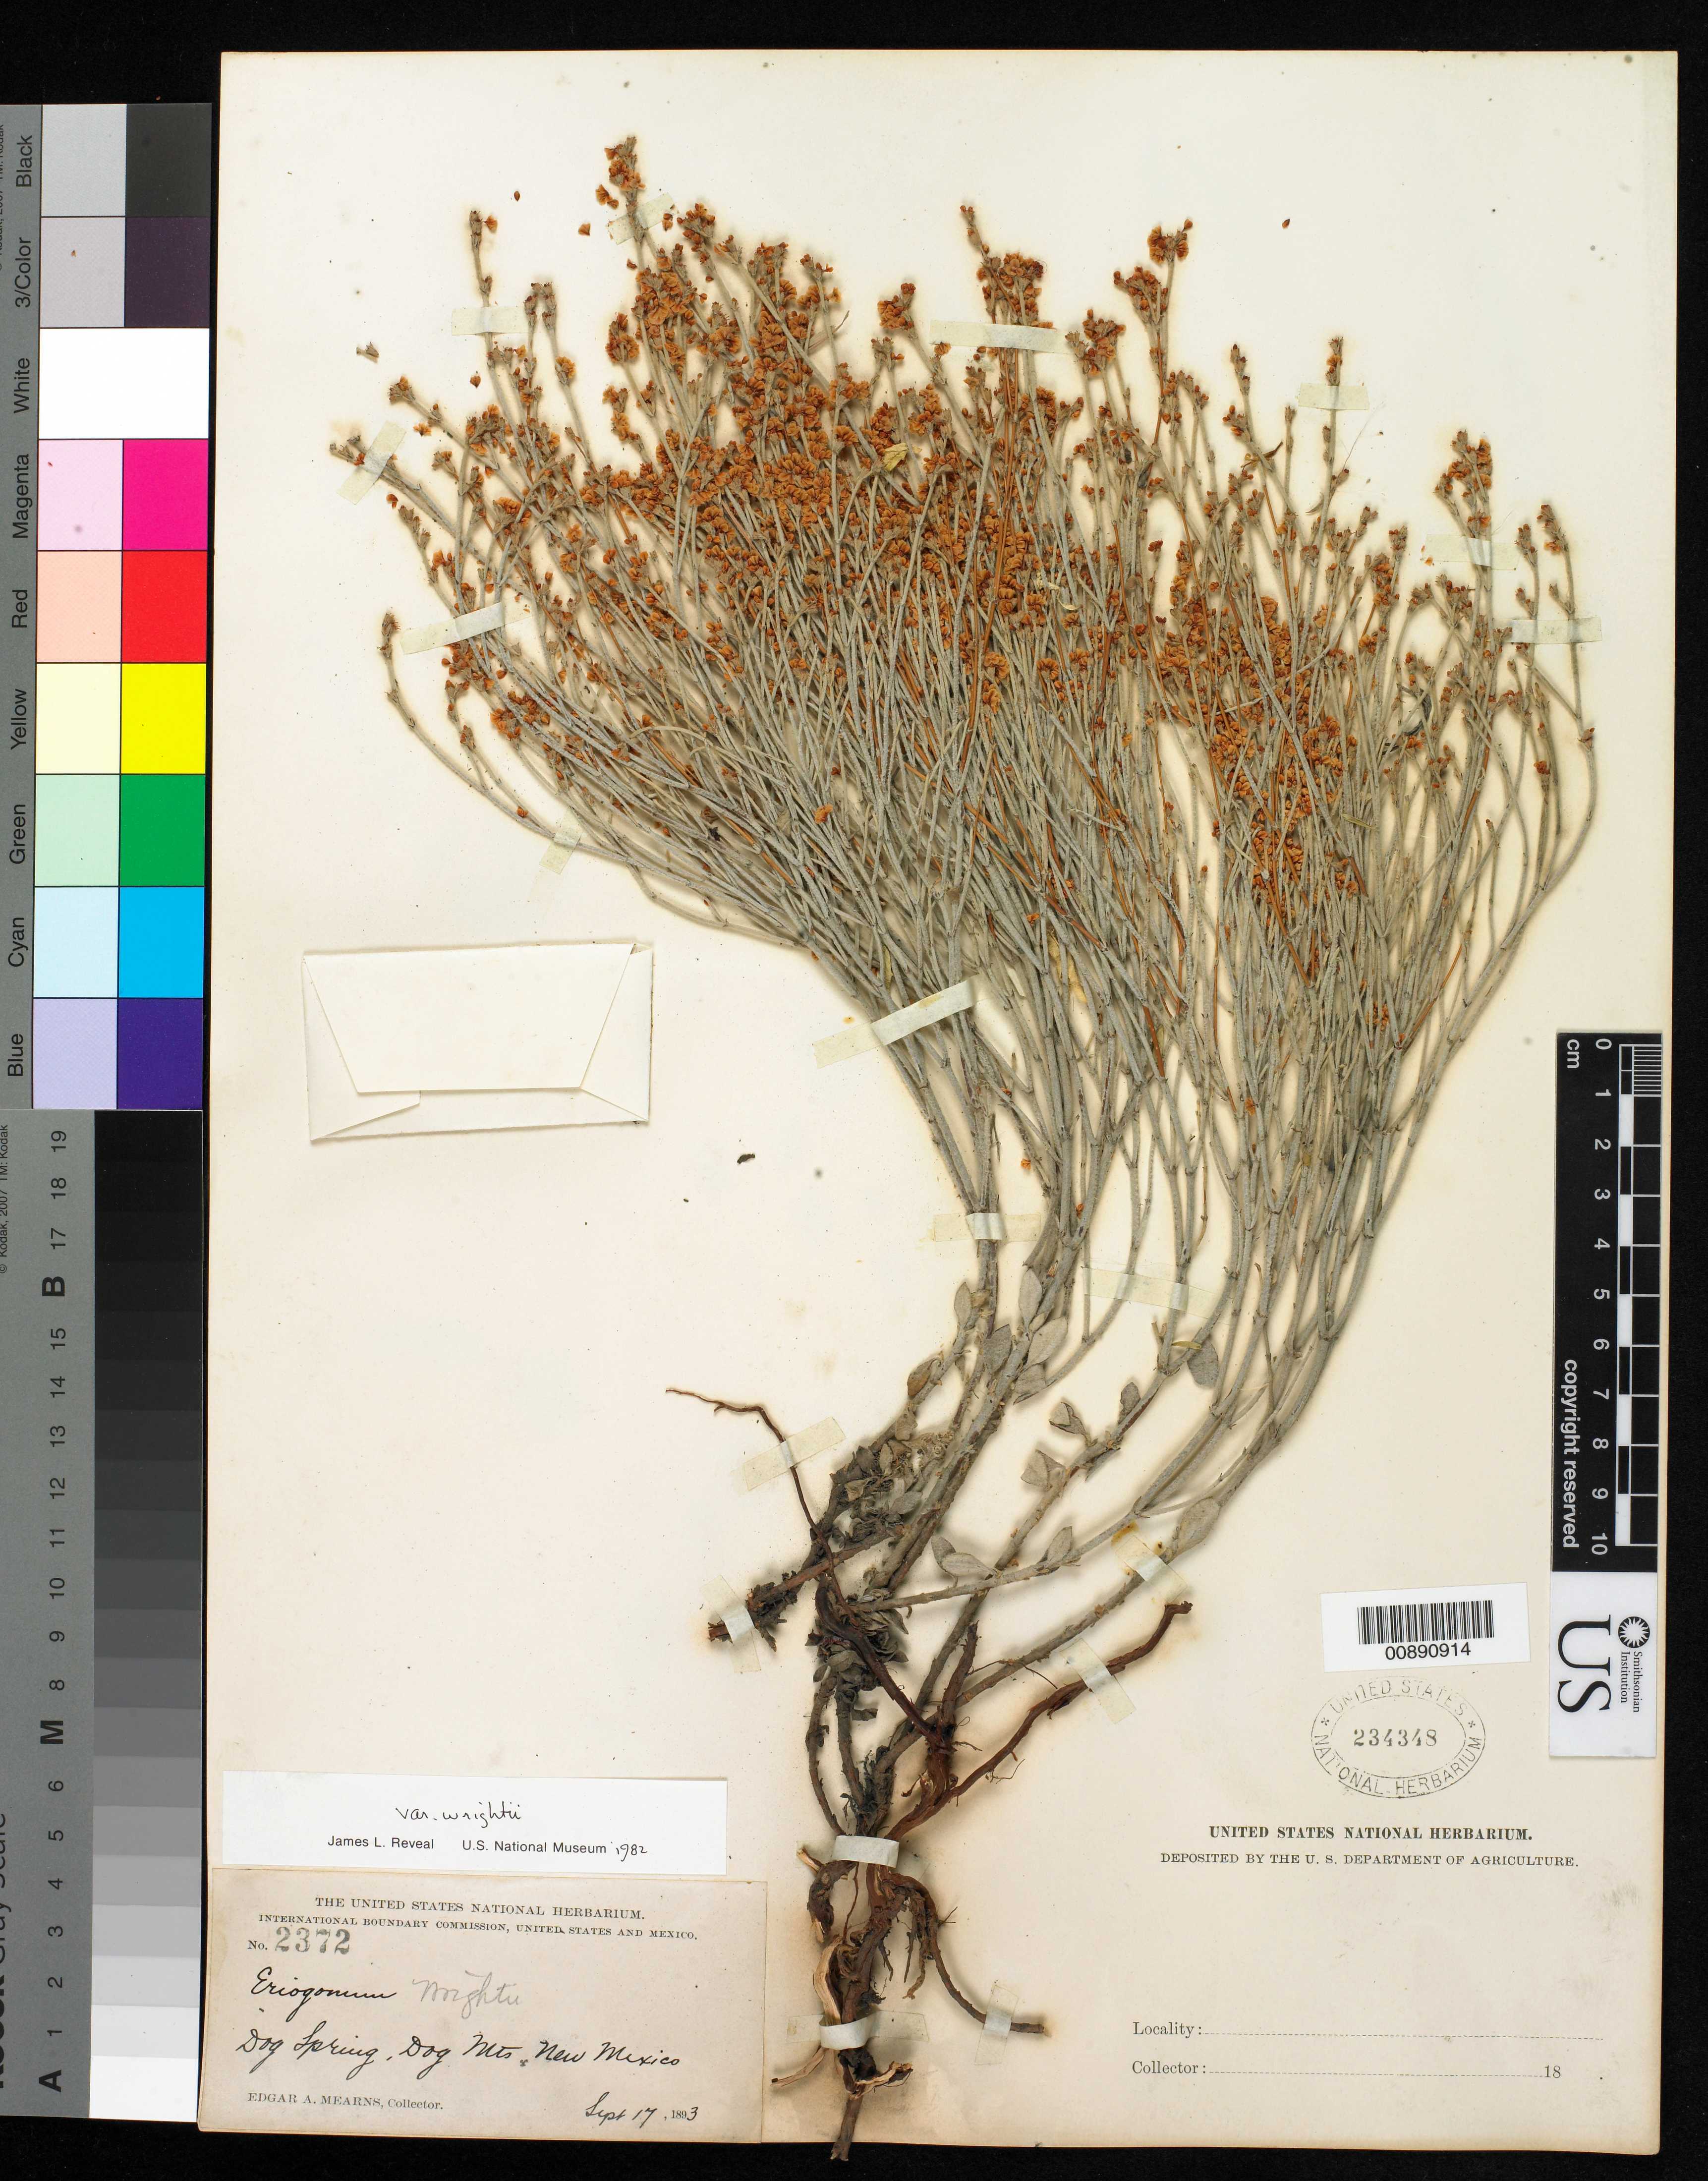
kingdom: Plantae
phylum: Tracheophyta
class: Magnoliopsida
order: Caryophyllales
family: Polygonaceae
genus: Eriogonum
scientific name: Eriogonum wrightii var. wrightii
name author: Torr. ex Benth.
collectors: E. A. Mearns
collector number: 2372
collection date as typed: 17 Sep 1893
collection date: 1893-09-17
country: United States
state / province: New Mexico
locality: Dog Spring, Dog Mts., New Mexico.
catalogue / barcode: US 234348